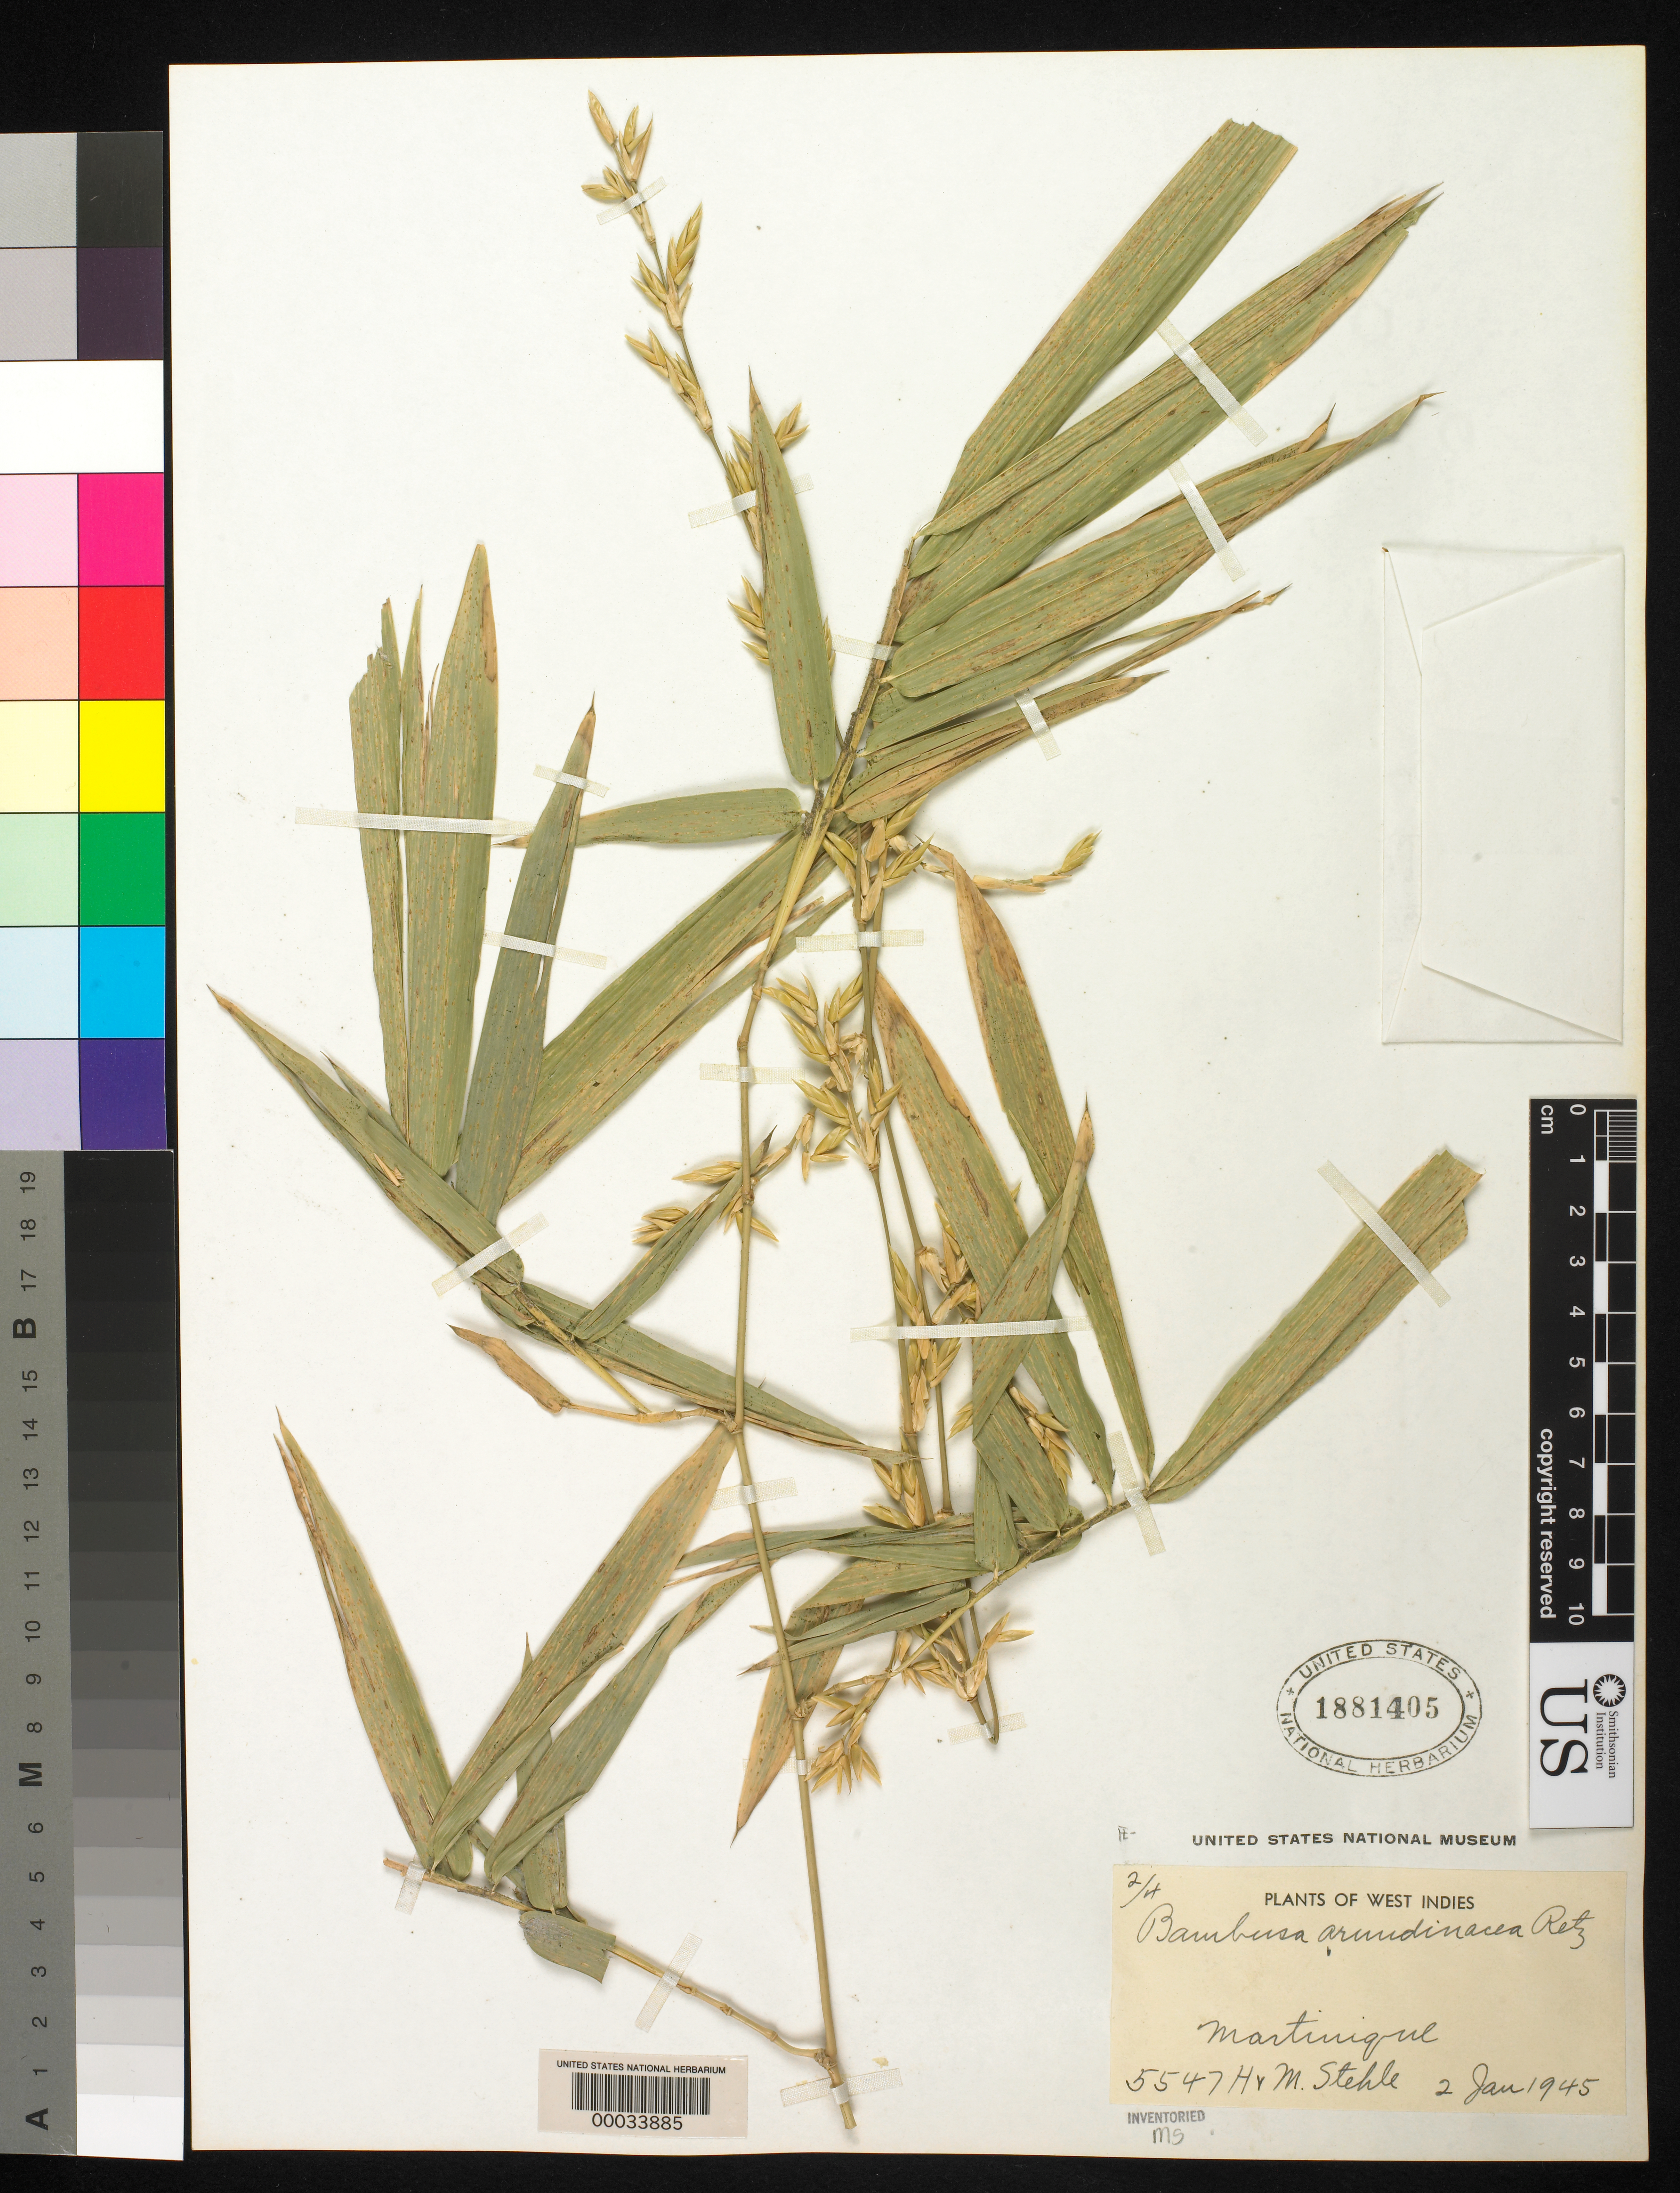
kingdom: Plantae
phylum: Tracheophyta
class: Liliopsida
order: Poales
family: Poaceae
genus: Bambusa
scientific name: Bambusa bambos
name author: (L.) Voss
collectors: H. Stehlé & M. Stehlé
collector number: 5547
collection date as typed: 02 Jan 1945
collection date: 1945-01-02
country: Martinique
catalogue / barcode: US 1881405